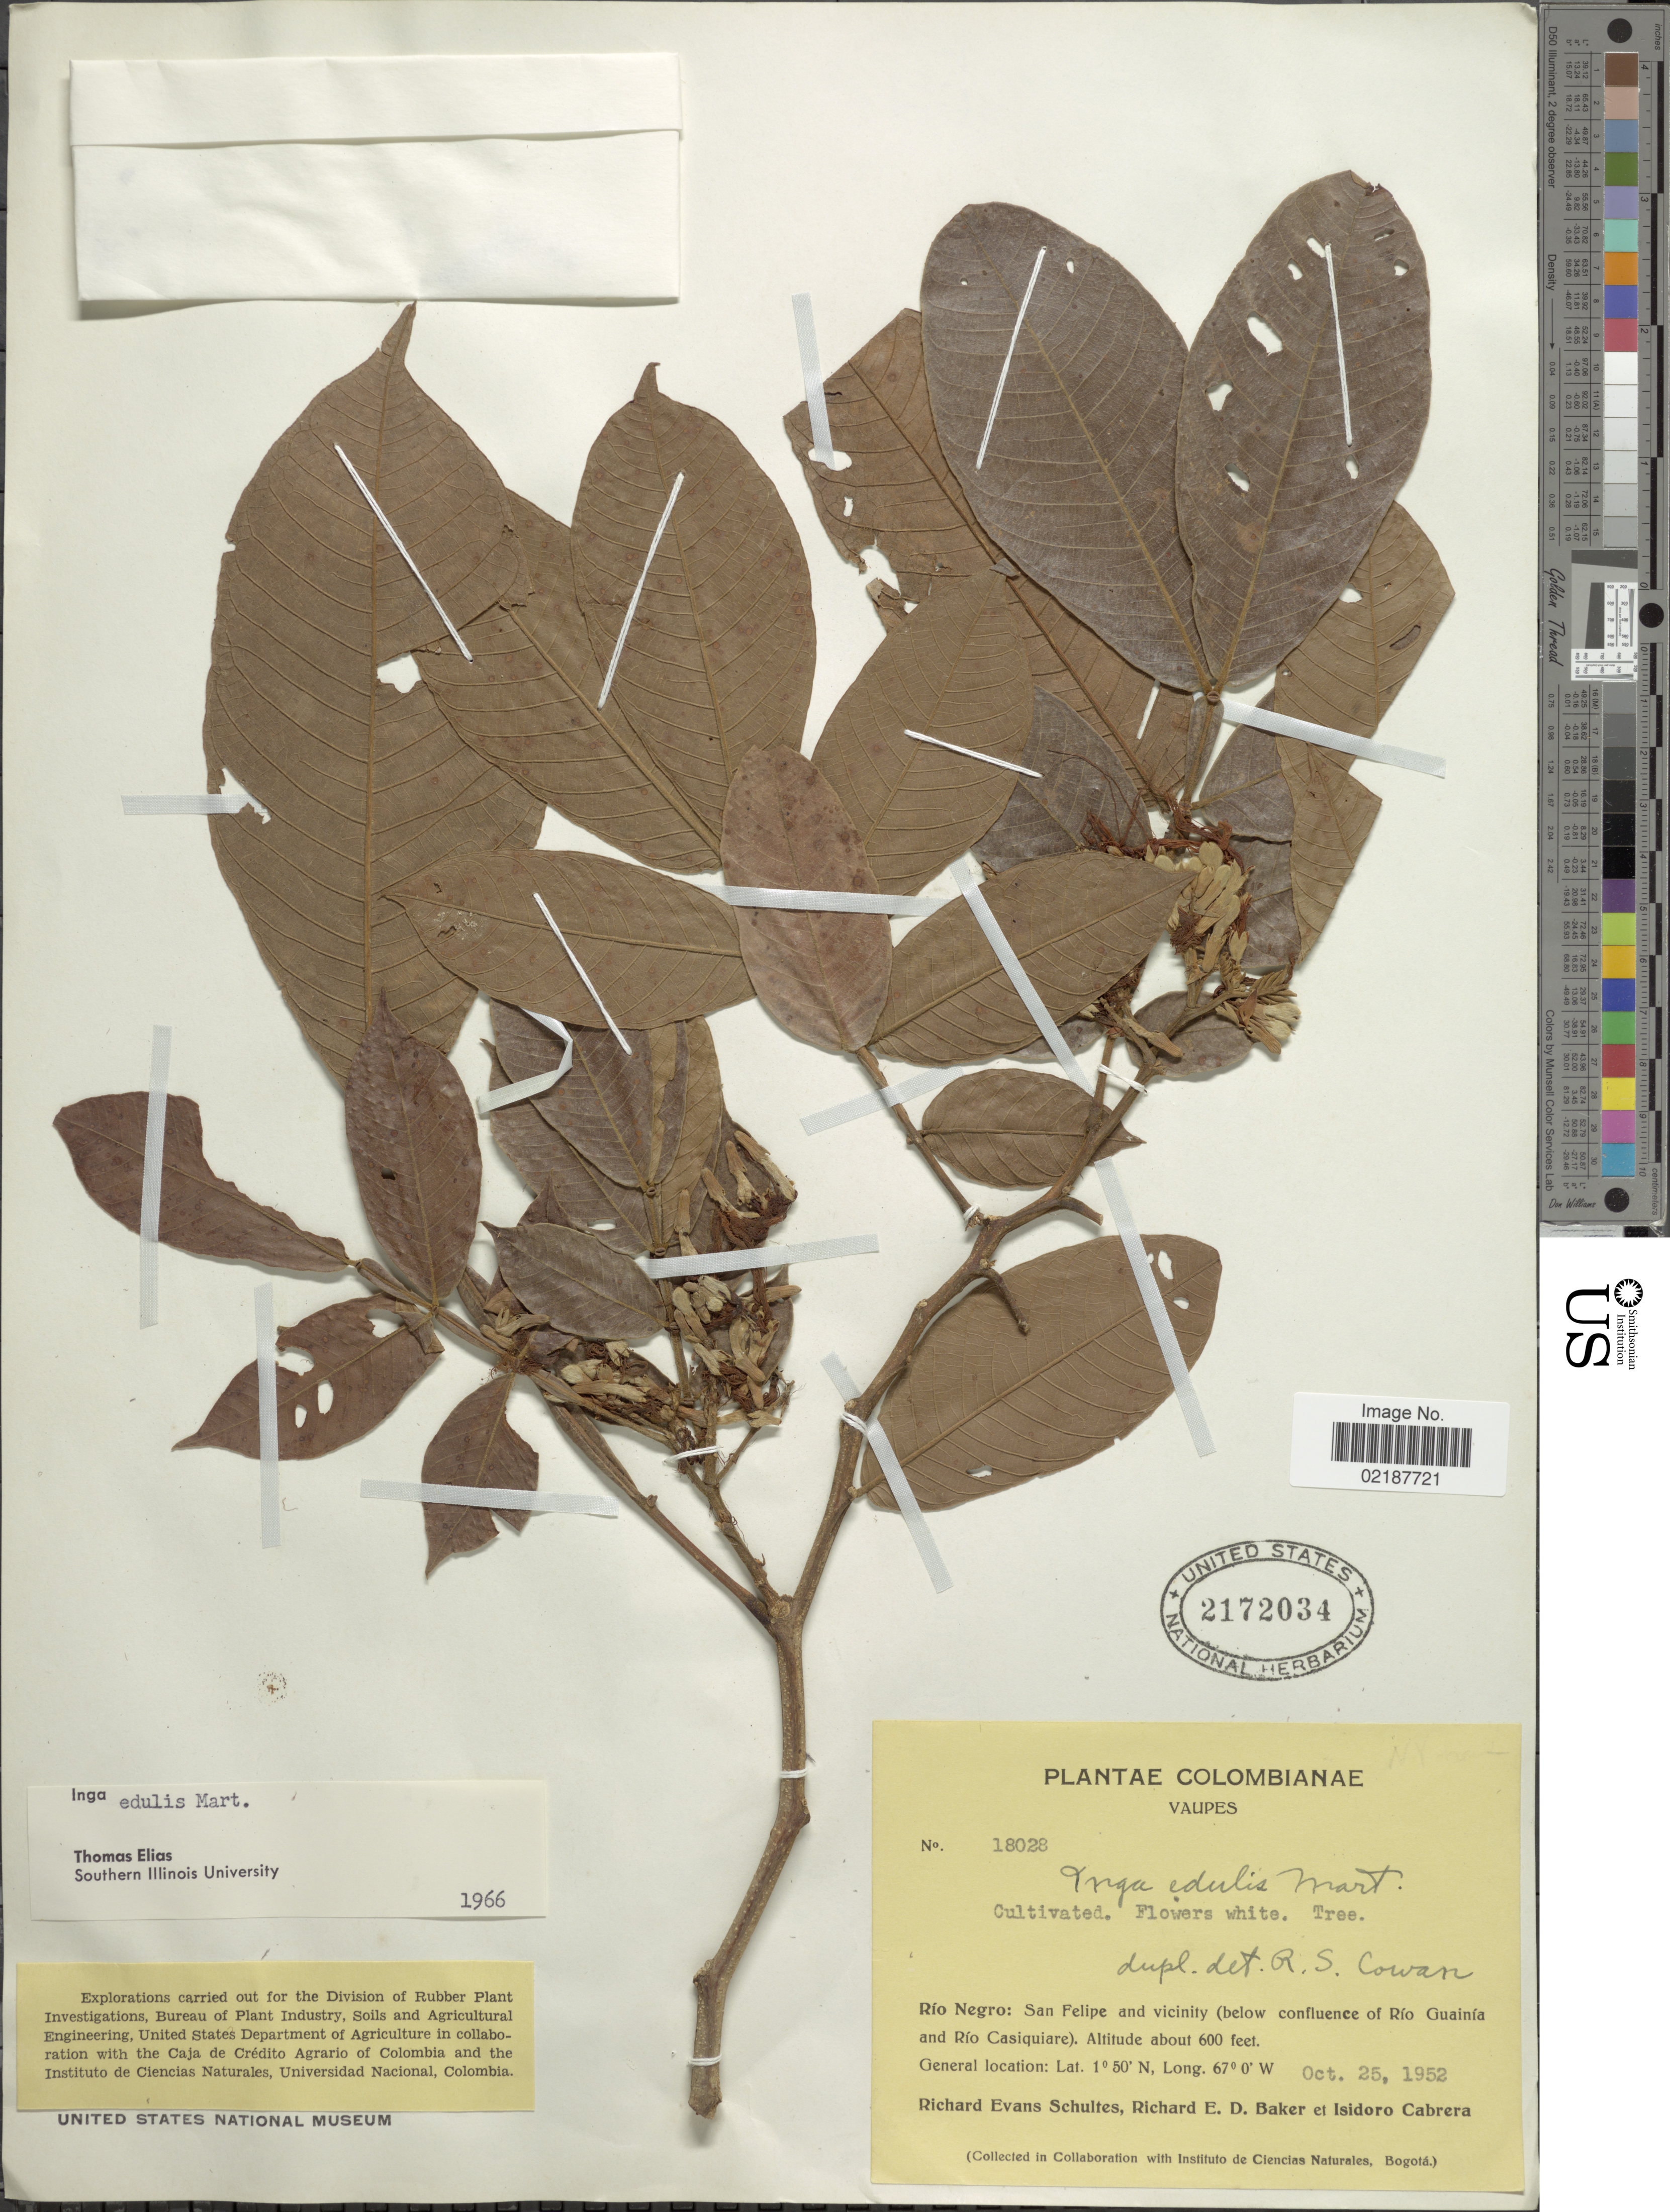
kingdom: Plantae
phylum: Tracheophyta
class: Magnoliopsida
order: Fabales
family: Fabaceae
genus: Inga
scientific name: Inga edulis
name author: Mart.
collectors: R. E. Schultes, R. E. D. Baker & I. Cabrera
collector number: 18028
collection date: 1952-10-25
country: Colombia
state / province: Vaupés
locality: Rio Negro: San Felipe and vicinity (below confluence of Rio Guainia ad Rio Casiquiare)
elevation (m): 183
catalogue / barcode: US 2172034